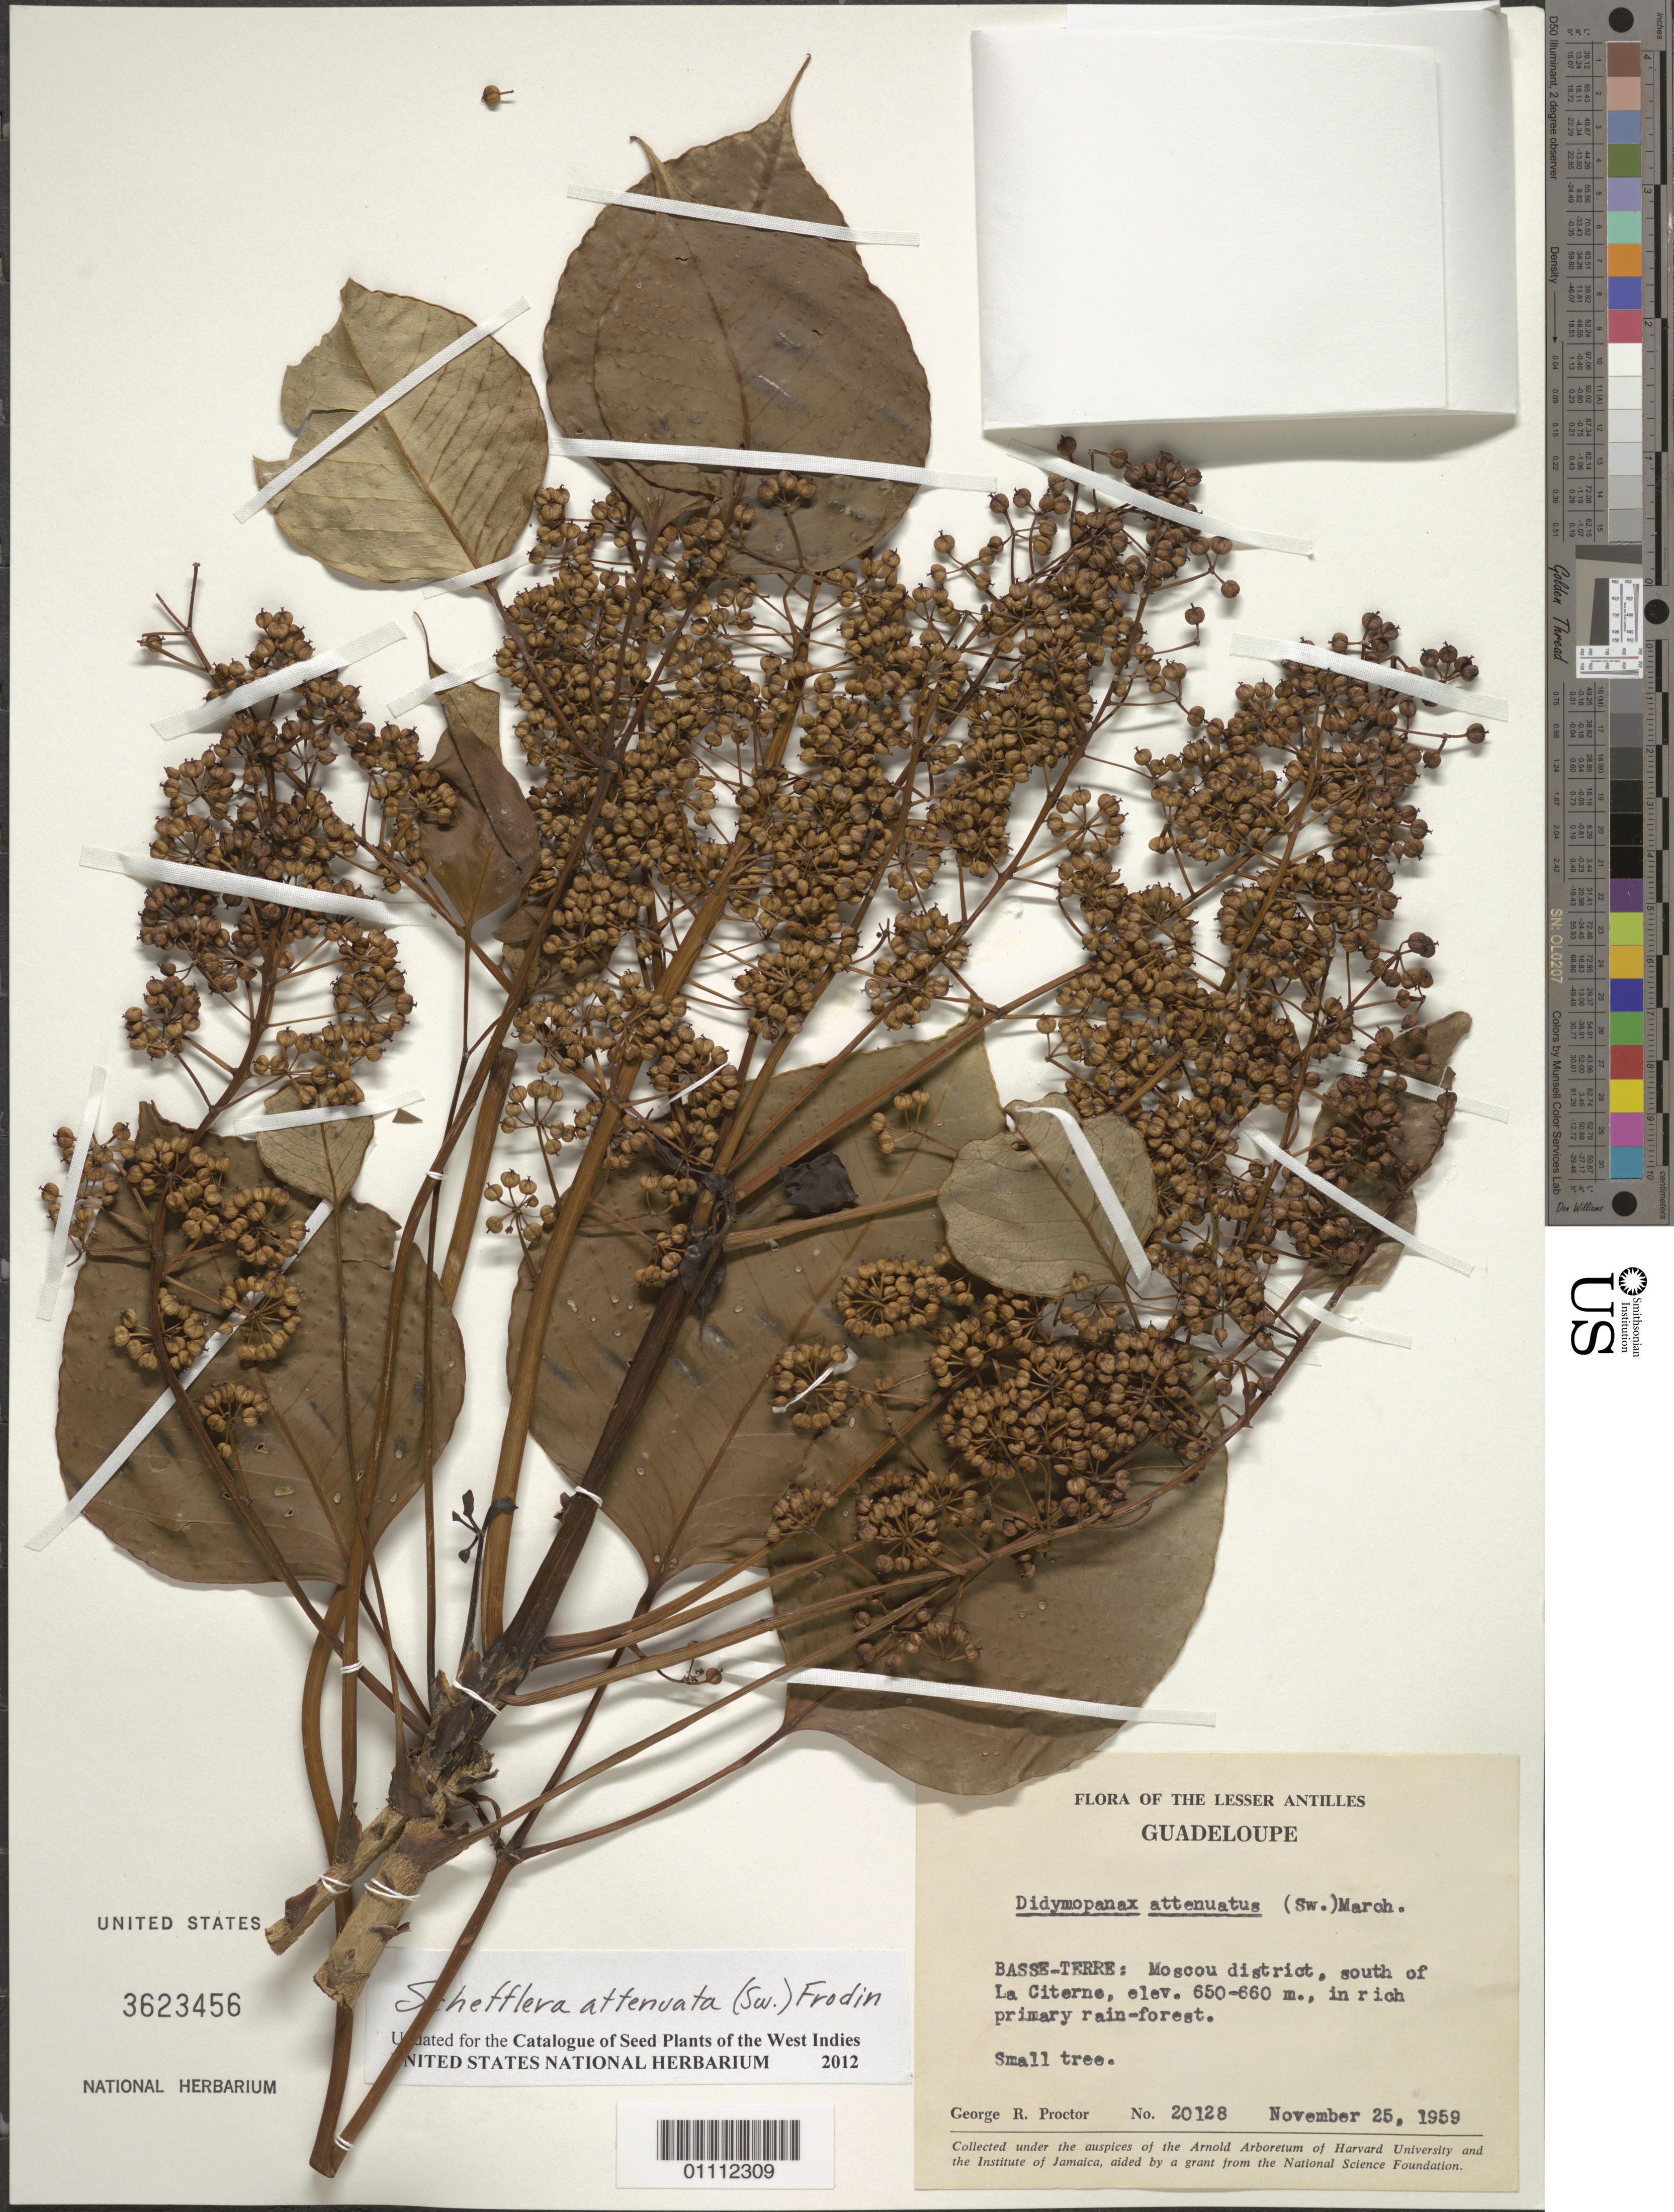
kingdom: Plantae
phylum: Tracheophyta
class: Magnoliopsida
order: Apiales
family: Araliaceae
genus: Schefflera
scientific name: Schefflera attenuata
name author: (Sw.) Frodin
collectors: G. R. Proctor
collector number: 20128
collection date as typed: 25 Nov 1959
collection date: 1959-11-25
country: Guadeloupe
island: Basse Terre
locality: Moscoudistrict, S of La Citerne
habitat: In rich primary rainforest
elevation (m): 650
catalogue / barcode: US 3623456